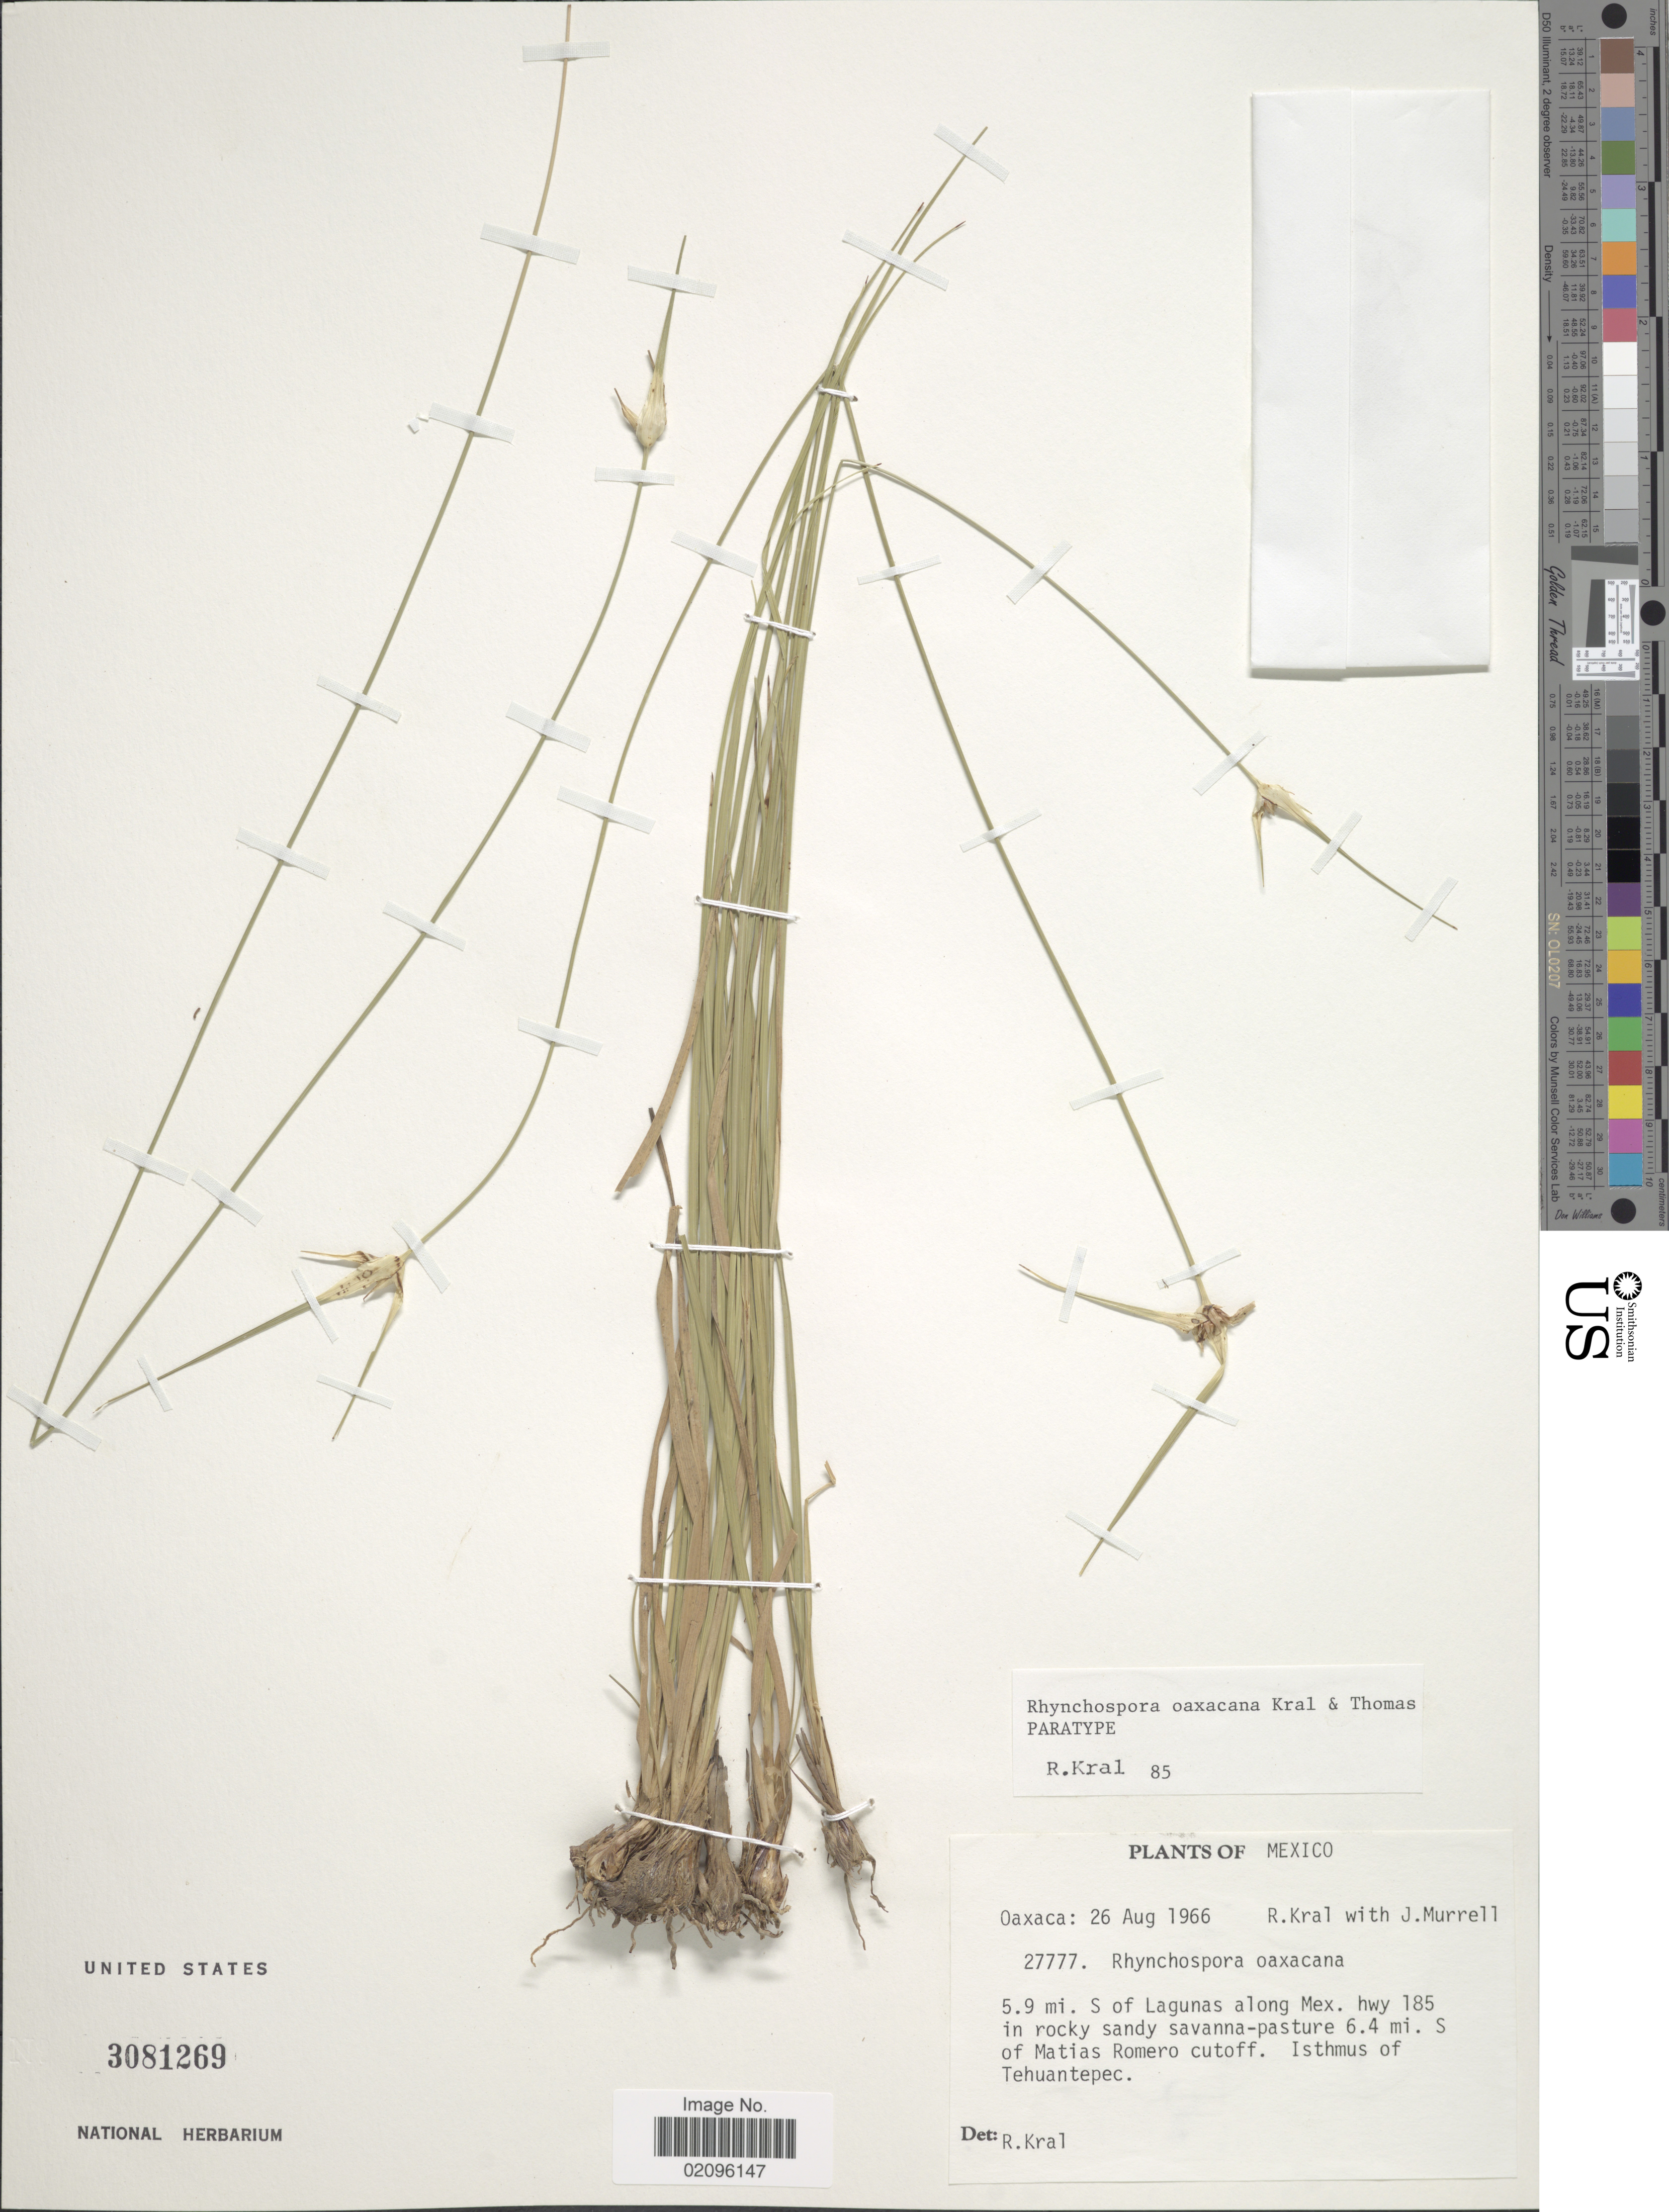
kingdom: Plantae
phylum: Tracheophyta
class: Liliopsida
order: Poales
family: Cyperaceae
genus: Rhynchospora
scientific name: Rhynchospora consanguinea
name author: (Kunth) Boeckeler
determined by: Strong, Mark T., (BOT), Smithsonian Institution - National Museum of Natural History (UNITED STATES)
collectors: R. Kral & J. Murrell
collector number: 27777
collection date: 1966-08-26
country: Mexico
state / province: Oaxaca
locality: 5.9 mi. S of Kagunas along Mex. hwy 185 in rocky sandu savanna-pasture 6.4 mi. S of Matias Romero cutoff, Isthmus of Tehuantepec.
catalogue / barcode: US 3081269